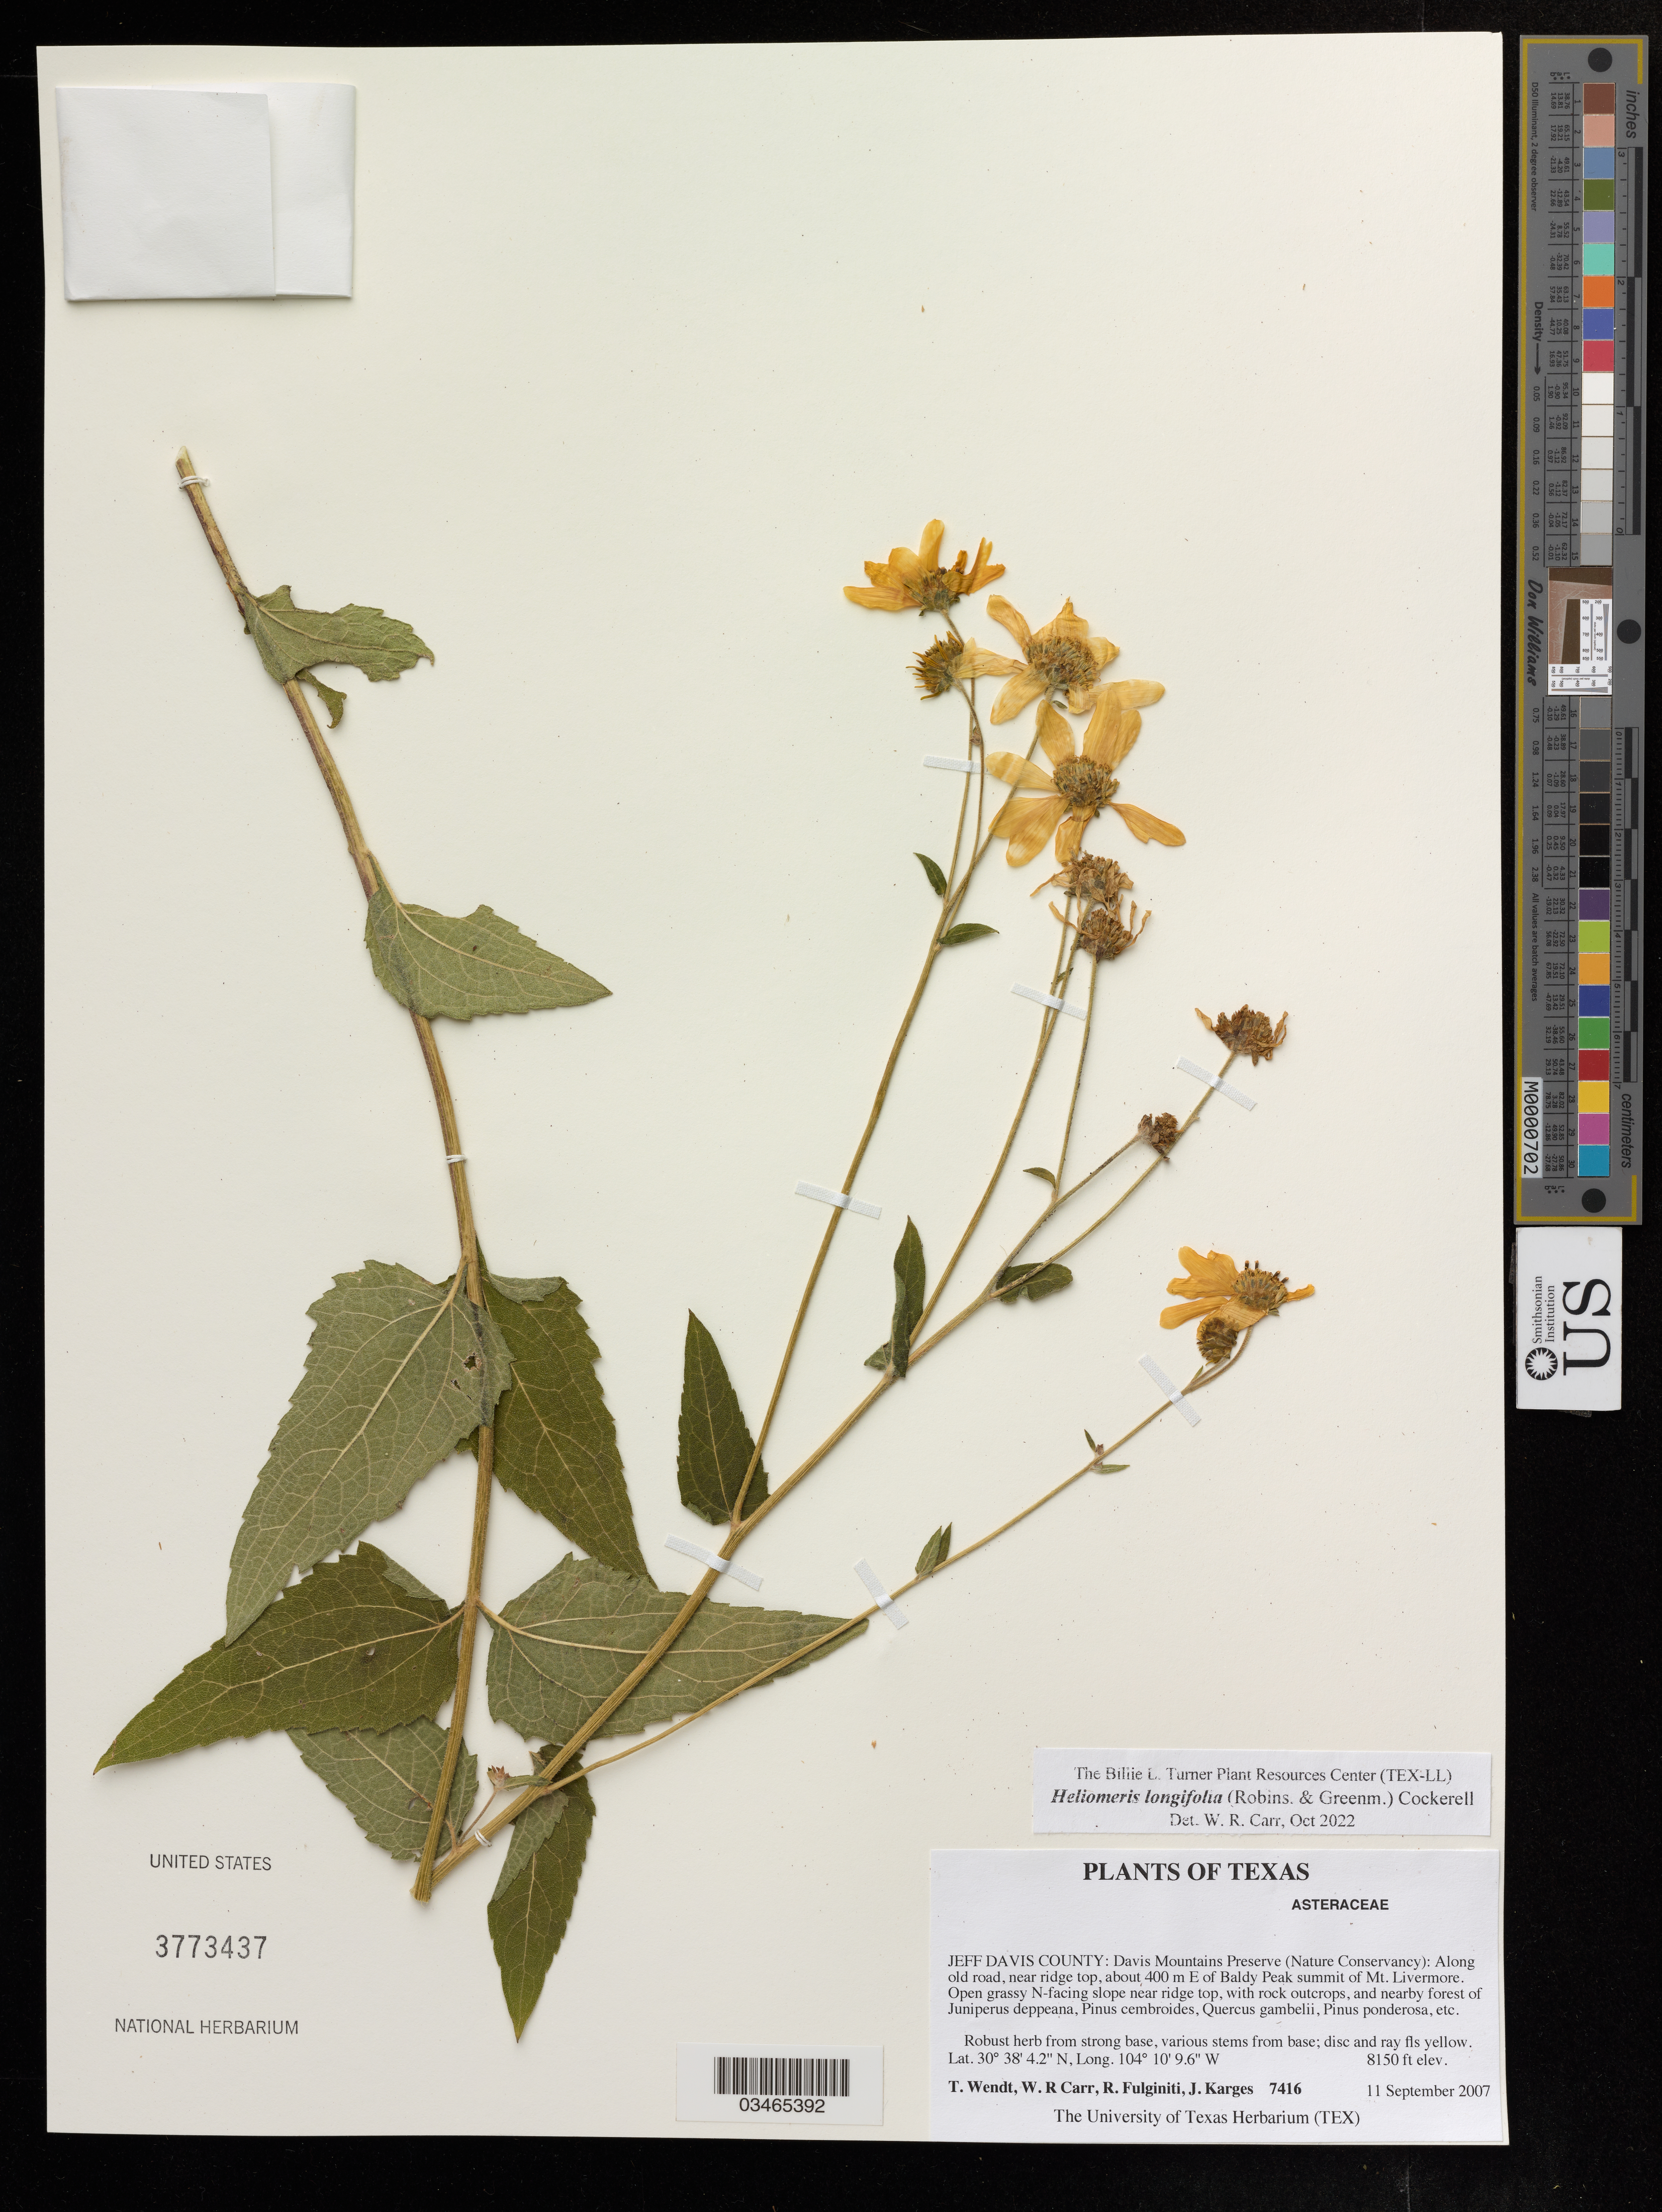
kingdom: Plantae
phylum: Tracheophyta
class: Magnoliopsida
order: Asterales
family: Asteraceae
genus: Heliomeris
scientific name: Heliomeris longifolia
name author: (B.L. Rob.) Cockerell & Greenm.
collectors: T. Wendt, W. Carr & J. Karges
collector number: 7416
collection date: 2007-09-11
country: United States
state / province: Texas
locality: Jeff Davis County: Davis Mountains Preserve (Nature Conservancy: Along old road, near ridge top, about 400 m E of Baldy Peak summit of Mt. Livermore.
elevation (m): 2484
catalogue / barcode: US 3773437